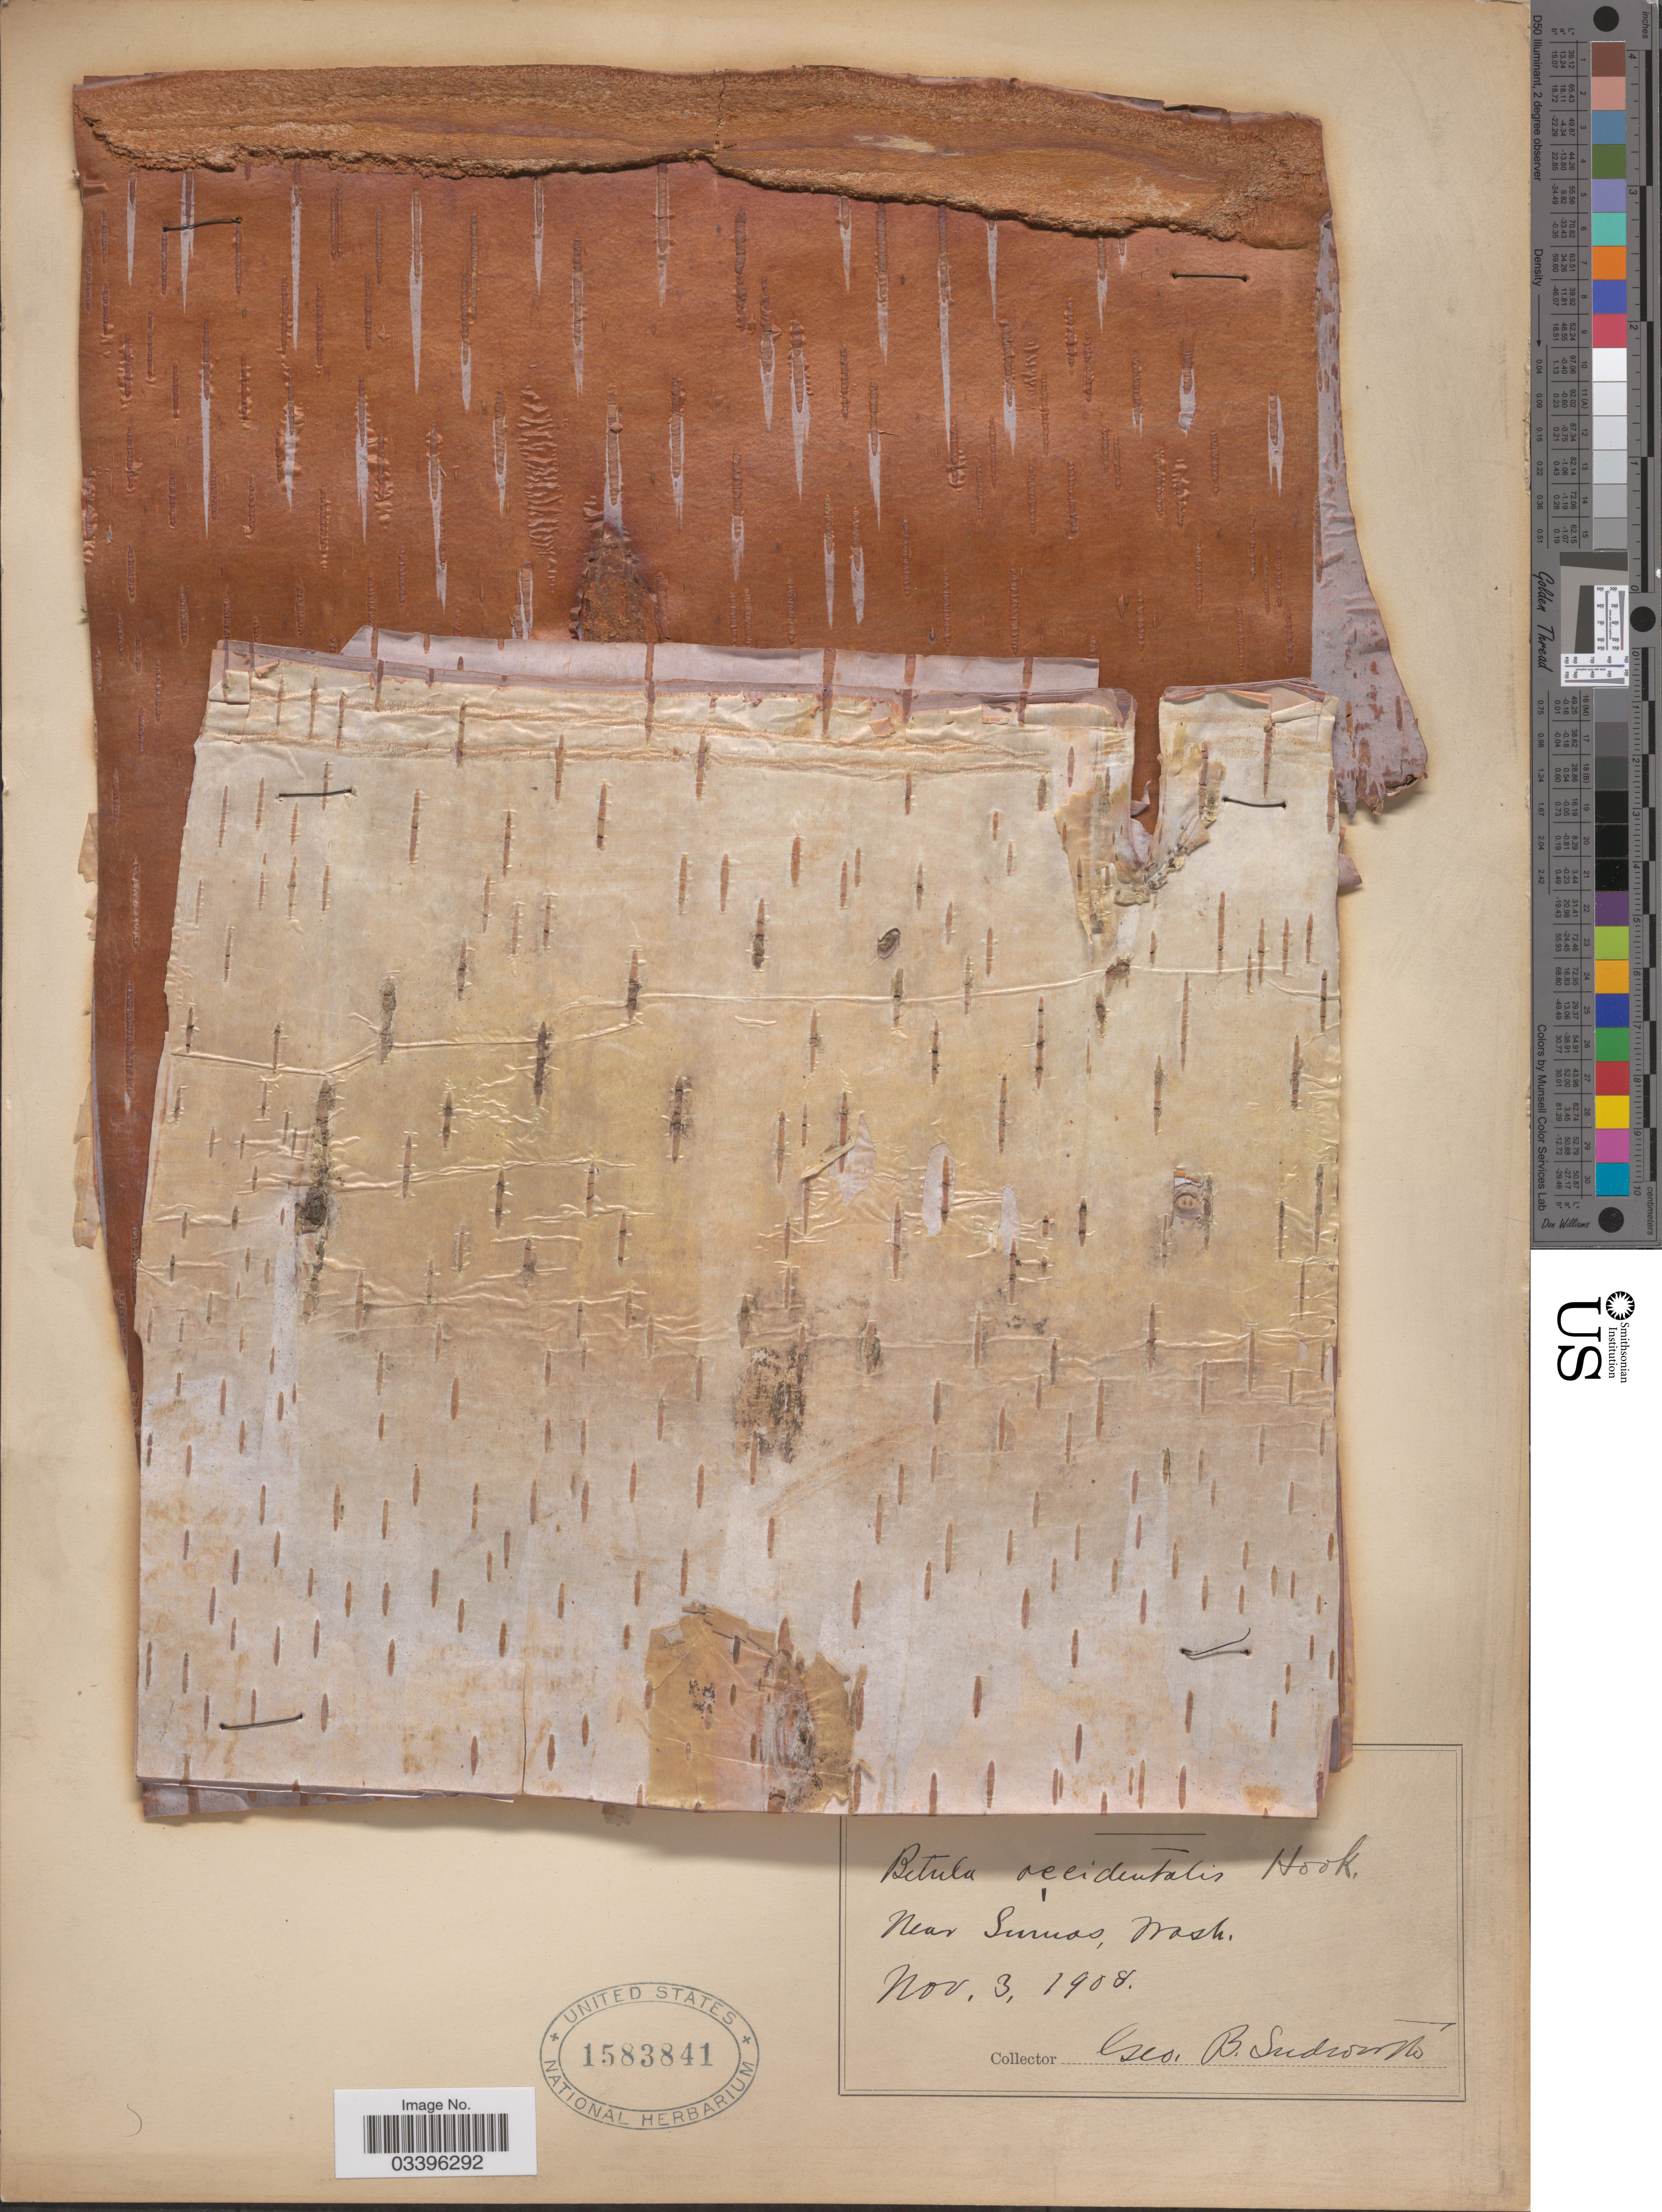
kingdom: Plantae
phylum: Tracheophyta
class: Magnoliopsida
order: Fagales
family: Betulaceae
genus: Betula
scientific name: Betula occidentalis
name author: Hook.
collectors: G. B. Sudworth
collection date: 1908-11-03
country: United States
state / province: Washington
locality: Near Sumas.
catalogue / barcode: US 1583841